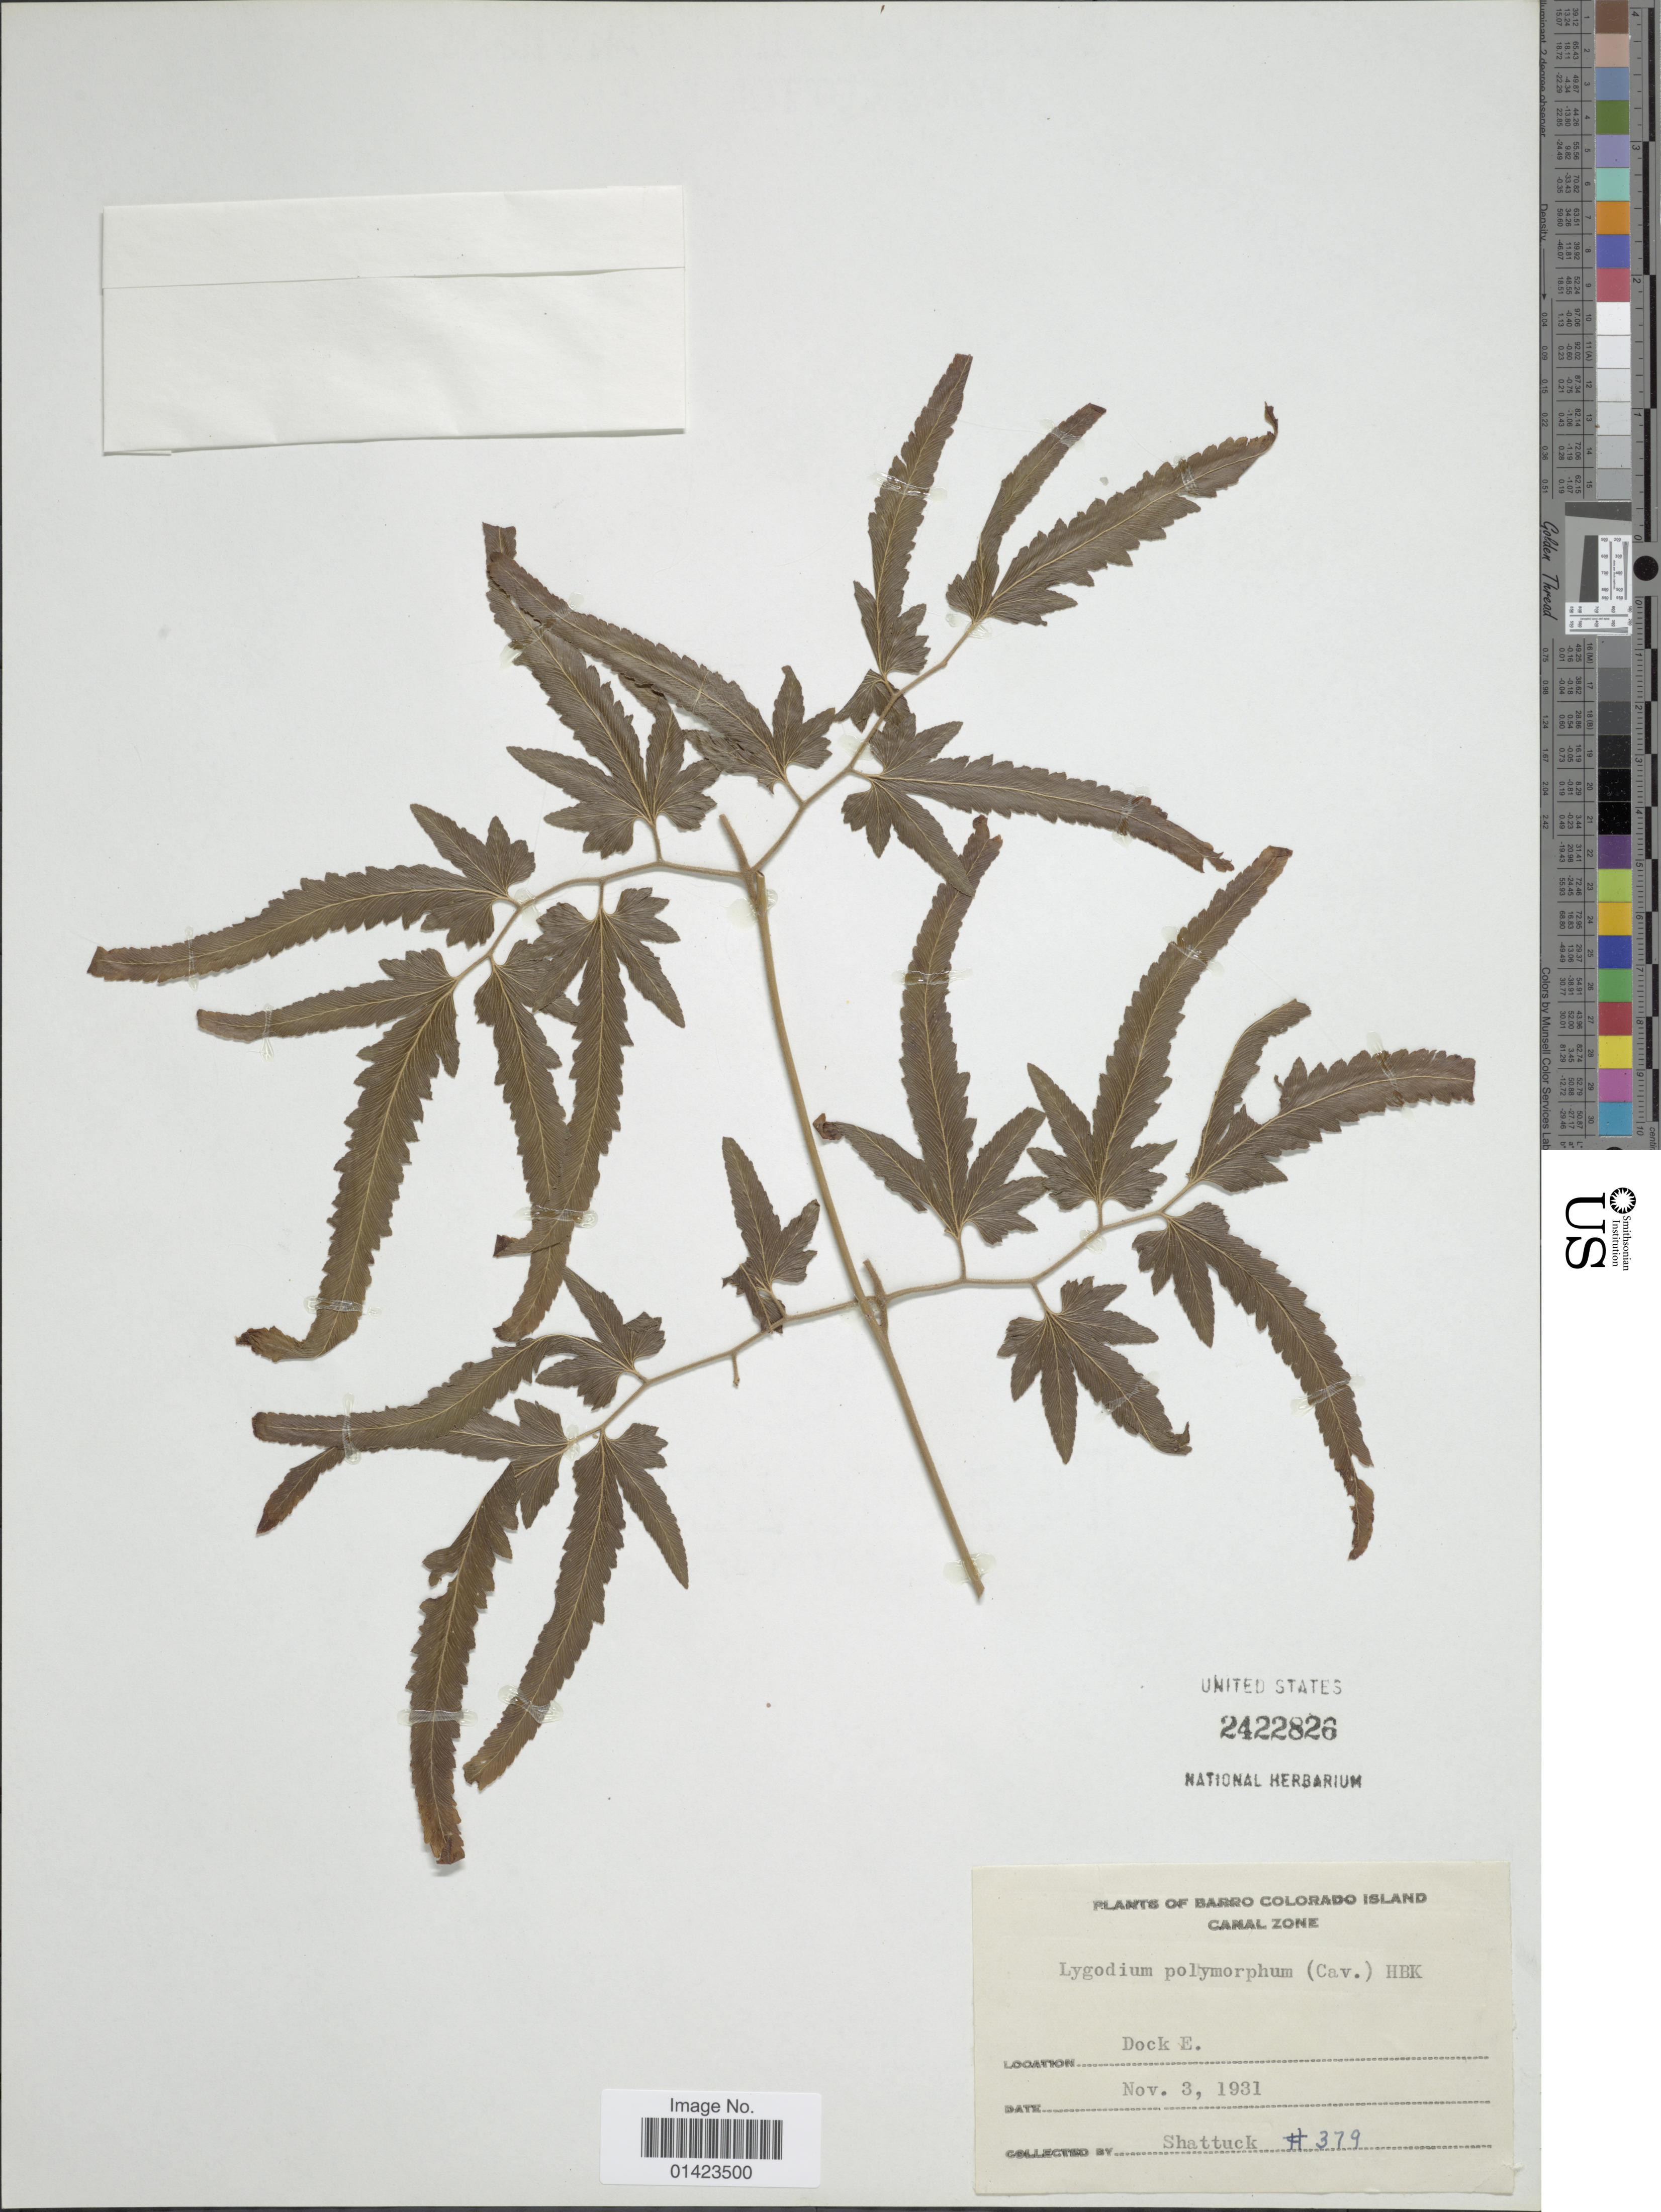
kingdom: Plantae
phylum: Tracheophyta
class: Polypodiopsida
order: Schizaeales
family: Lygodiaceae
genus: Lygodium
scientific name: Lygodium venustum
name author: Sw.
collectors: Shattuck, --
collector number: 379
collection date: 1931-11-03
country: Panama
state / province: Panamá Oeste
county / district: Canal Zone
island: Barro Colorado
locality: Barro Colorado Island, Canal Zone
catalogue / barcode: US 2422826